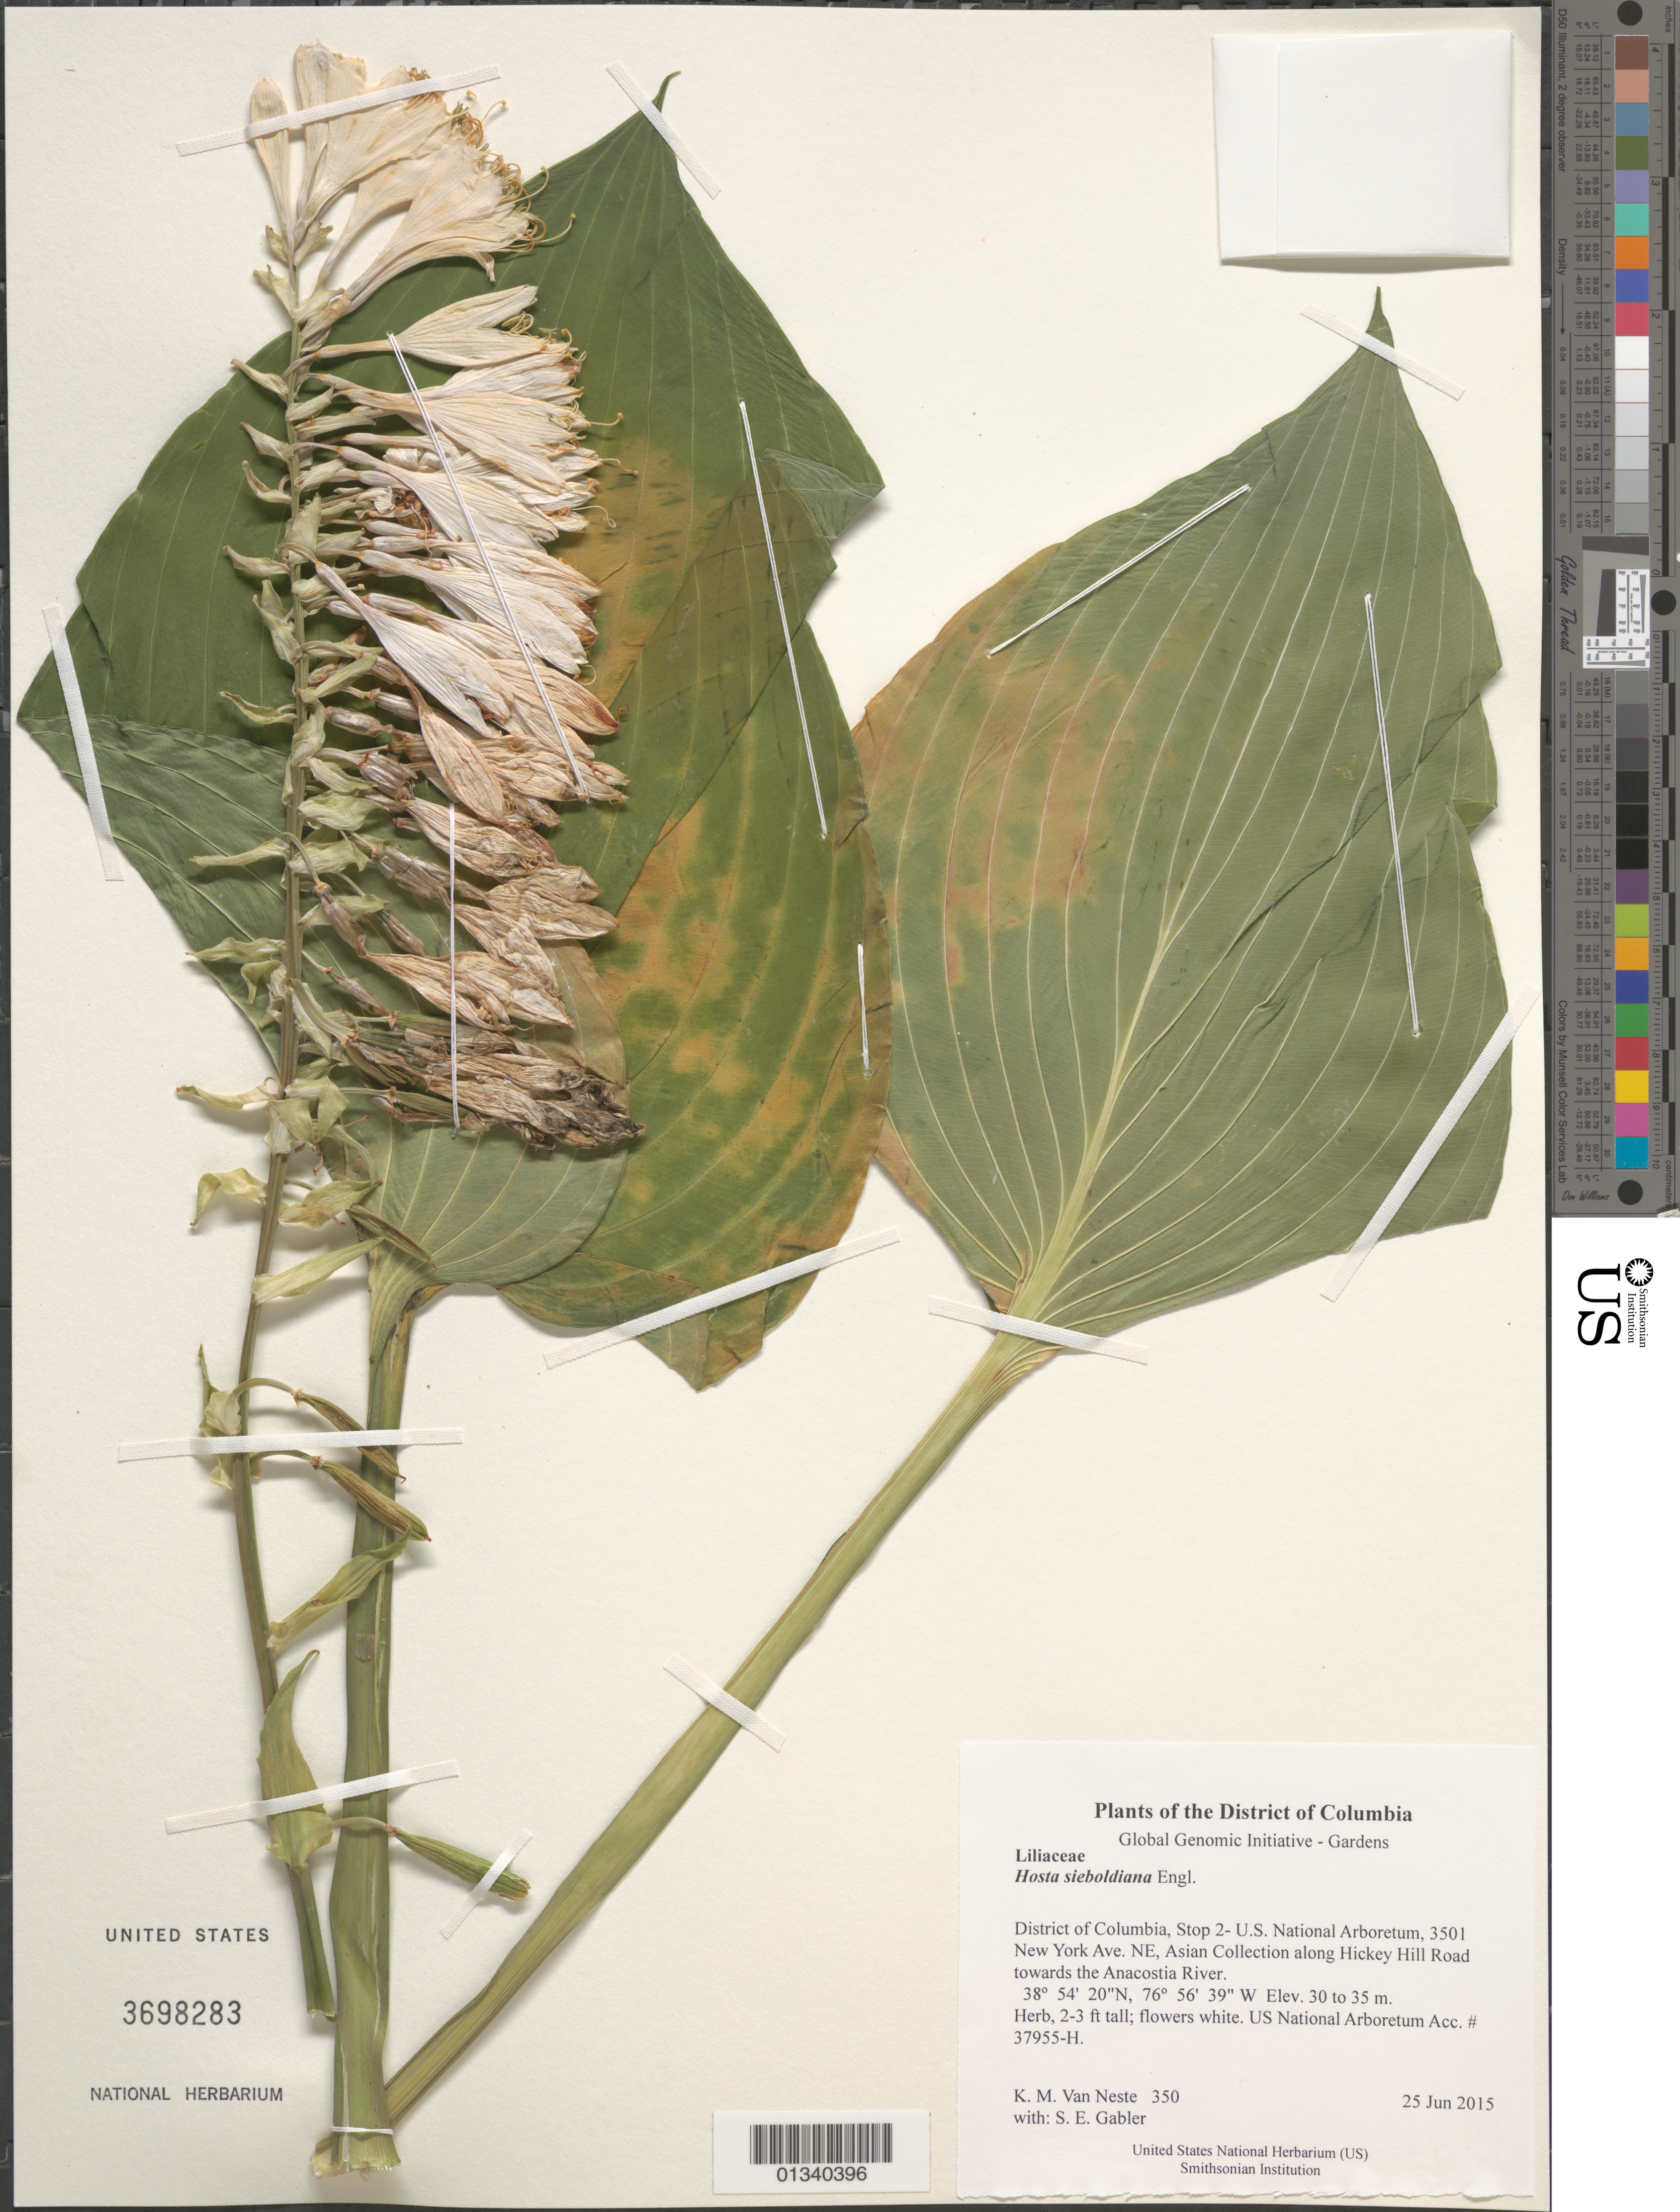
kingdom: Plantae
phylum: Tracheophyta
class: Liliopsida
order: Asparagales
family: Asparagaceae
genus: Hosta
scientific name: Hosta sieboldiana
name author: Engl.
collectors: K. M. Van Neste & S. E. Gabler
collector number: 350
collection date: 2015-06-25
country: United States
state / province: District of Columbia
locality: Stop 2- U.S. National Arboretum, 3501 New York Ave. NE, Asian Collection along Hickey Hill Road towards the Anacostia River.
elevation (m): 30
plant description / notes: Hosta sieboldiana NATIONAL ARBORETUM PROVENANCE INFO: USNA ACCESSION: 37955 RECEIVED: 1. Hosta glauca 2. Hosta sieboldiana 'Glauca'unknown10/16/1975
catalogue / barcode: US 3698283